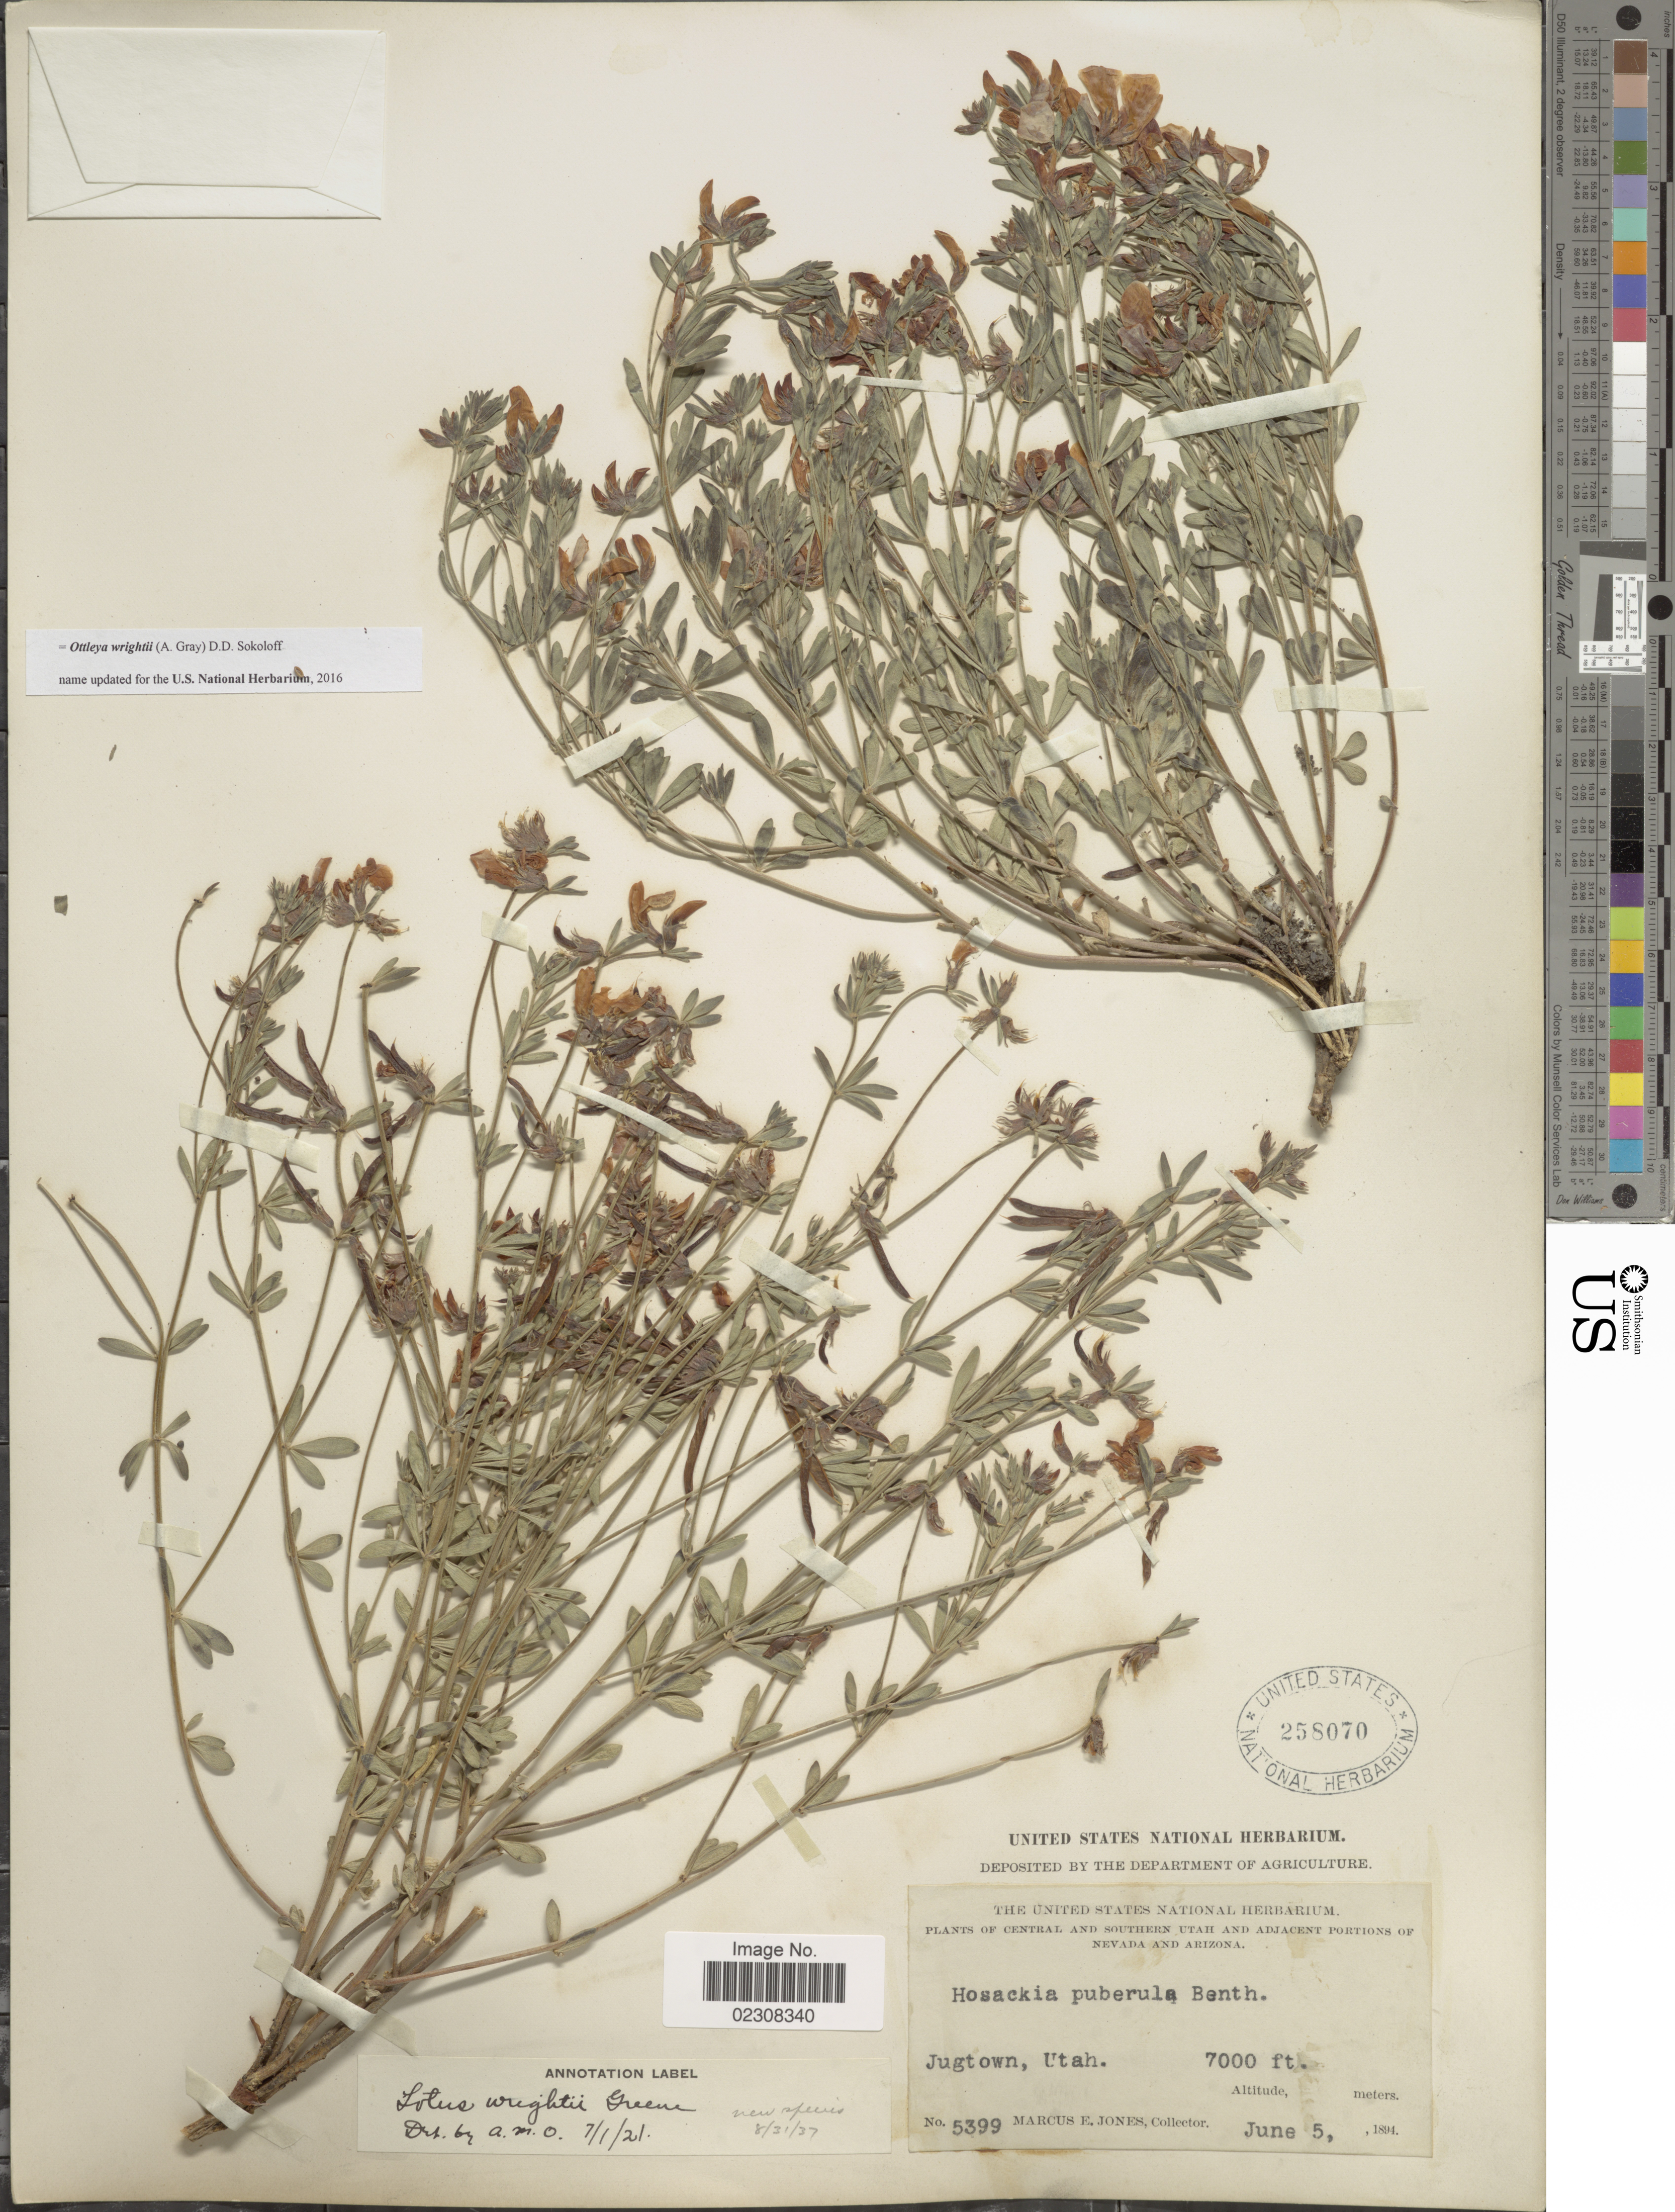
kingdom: Plantae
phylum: Tracheophyta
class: Magnoliopsida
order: Fabales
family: Fabaceae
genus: Ottleya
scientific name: Ottleya wrightii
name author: (A. Gray) D.D. Sokoloff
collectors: M. E. Jones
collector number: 5399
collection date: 1894-06-05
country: United States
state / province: Utah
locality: Jugtown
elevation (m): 2134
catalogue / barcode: US 258070